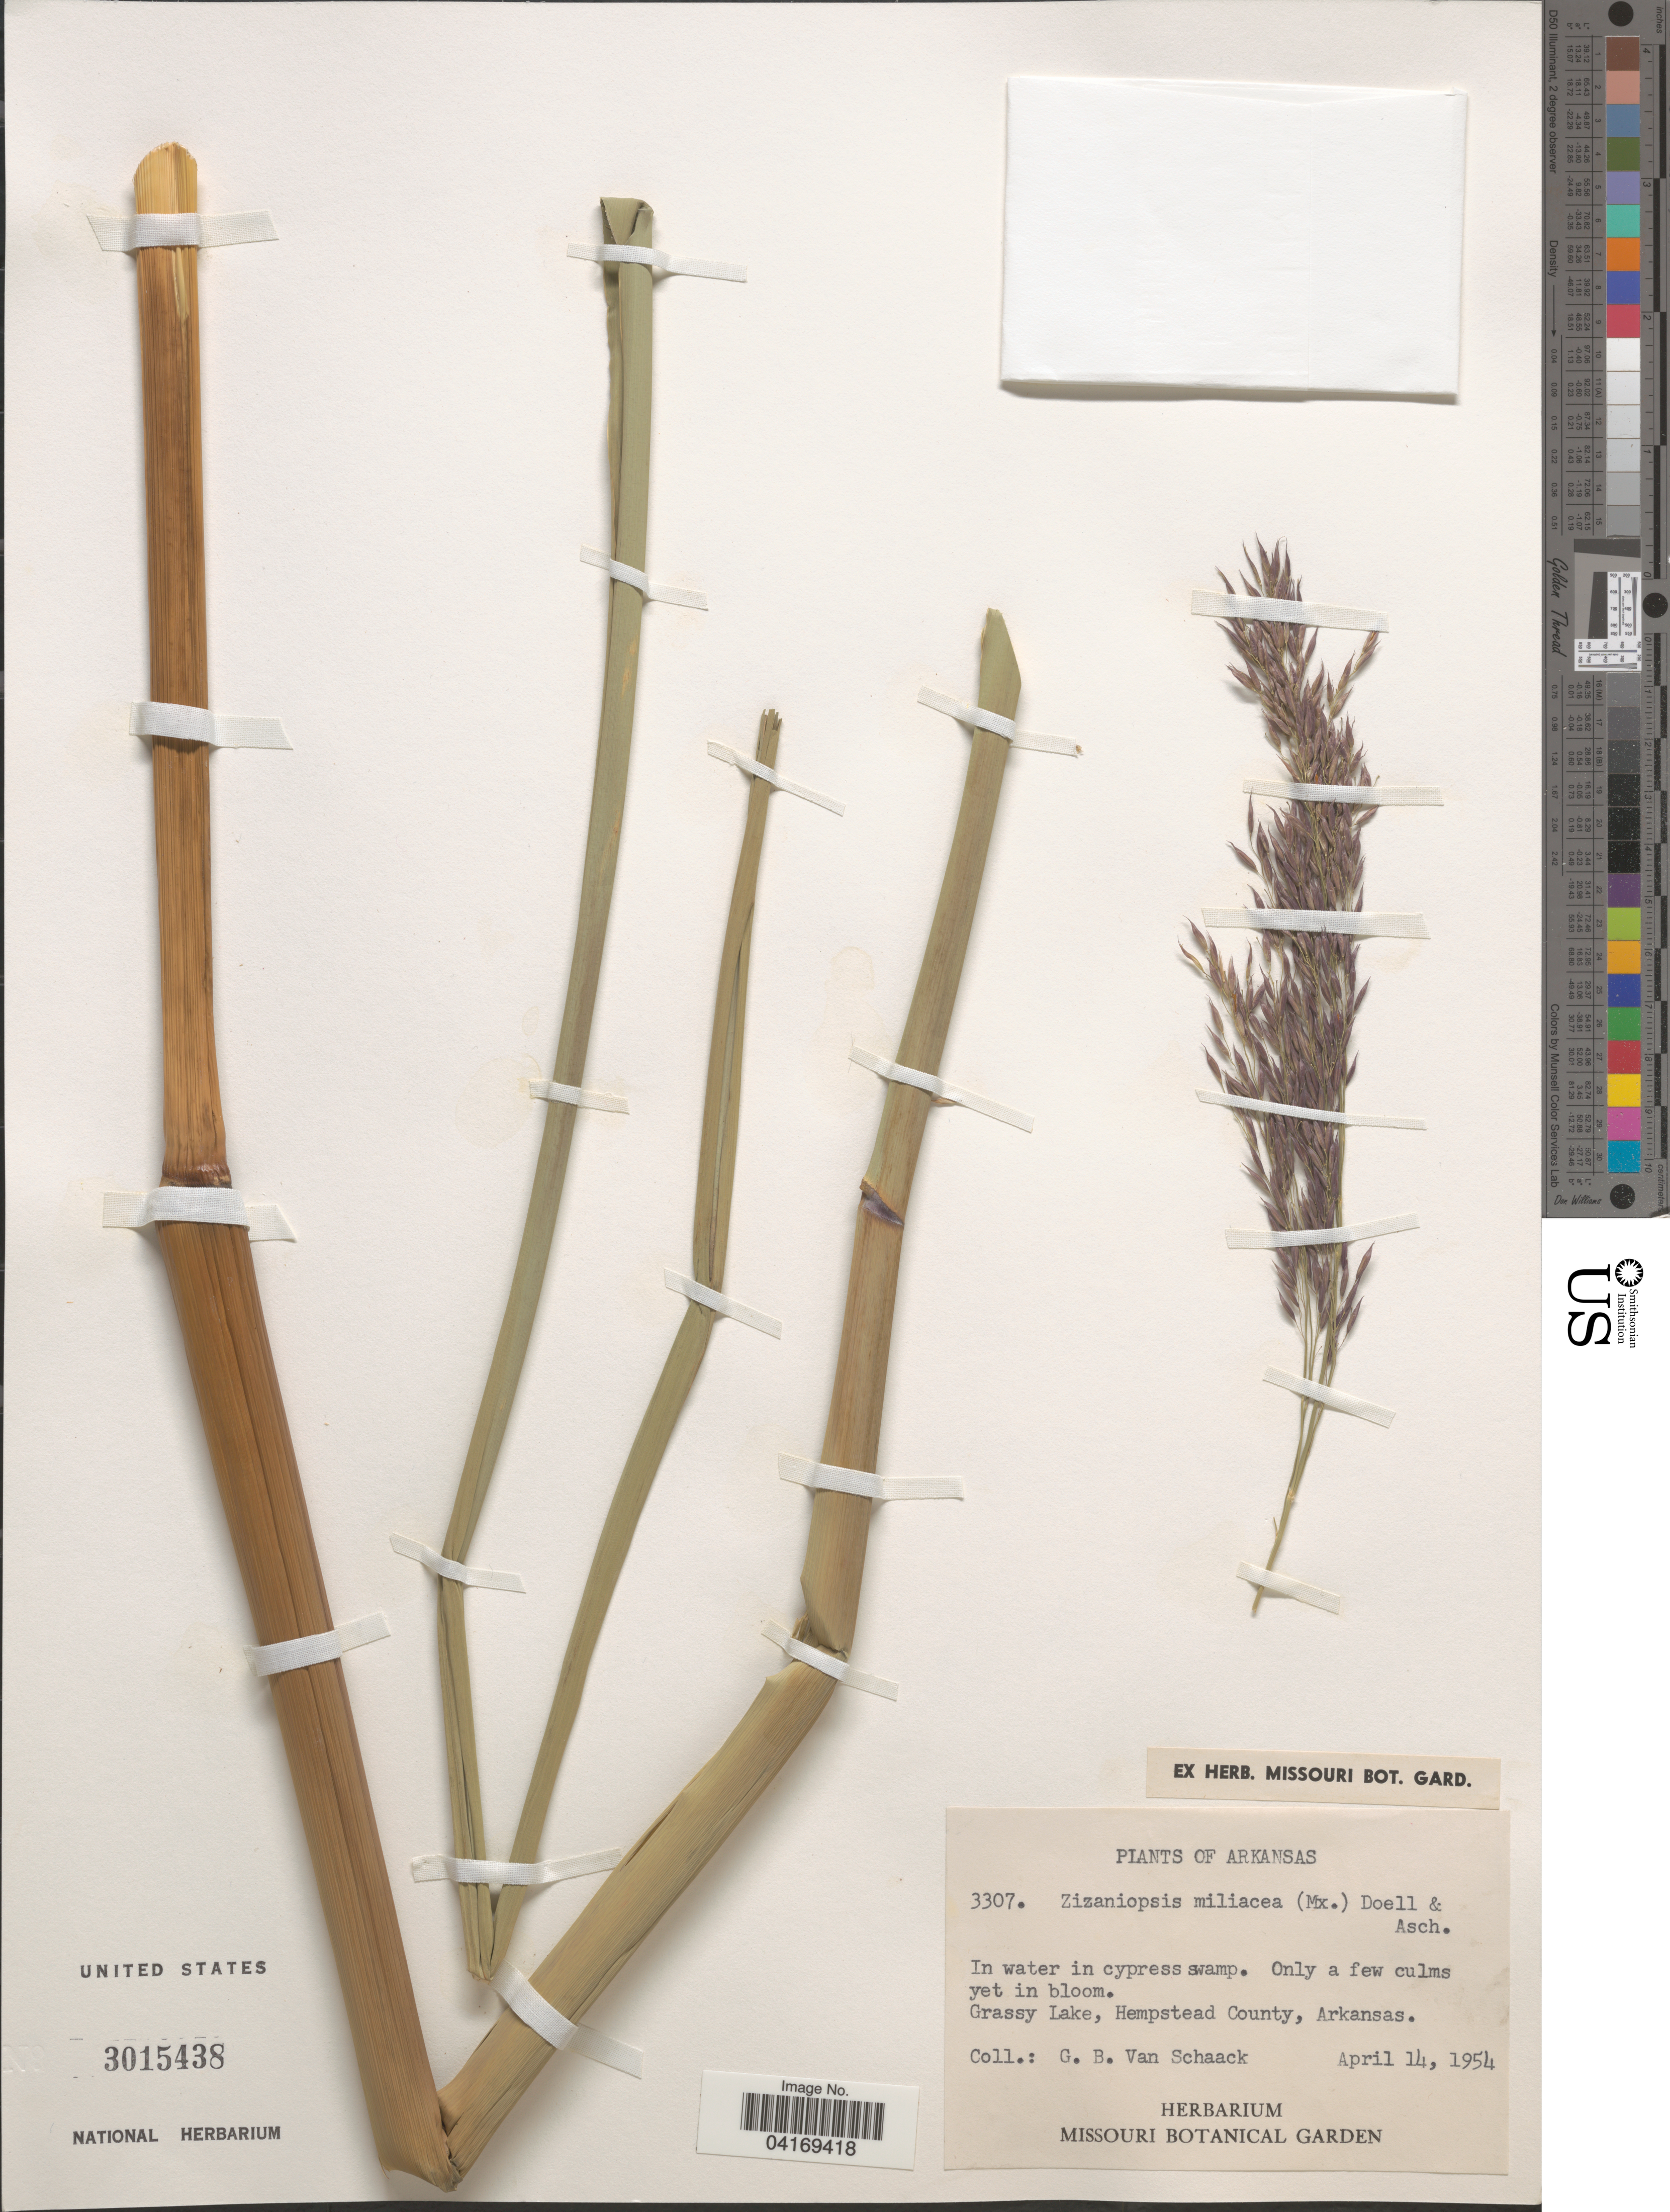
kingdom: Plantae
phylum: Tracheophyta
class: Liliopsida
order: Poales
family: Poaceae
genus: Zizaniopsis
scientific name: Zizaniopsis miliacea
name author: (Michx.) Döll & Asch.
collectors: G. Van Schaack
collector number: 3307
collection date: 1954-04-14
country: United States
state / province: Arkansas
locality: Grassy Lake, Hempstead County.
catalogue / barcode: US 3015438